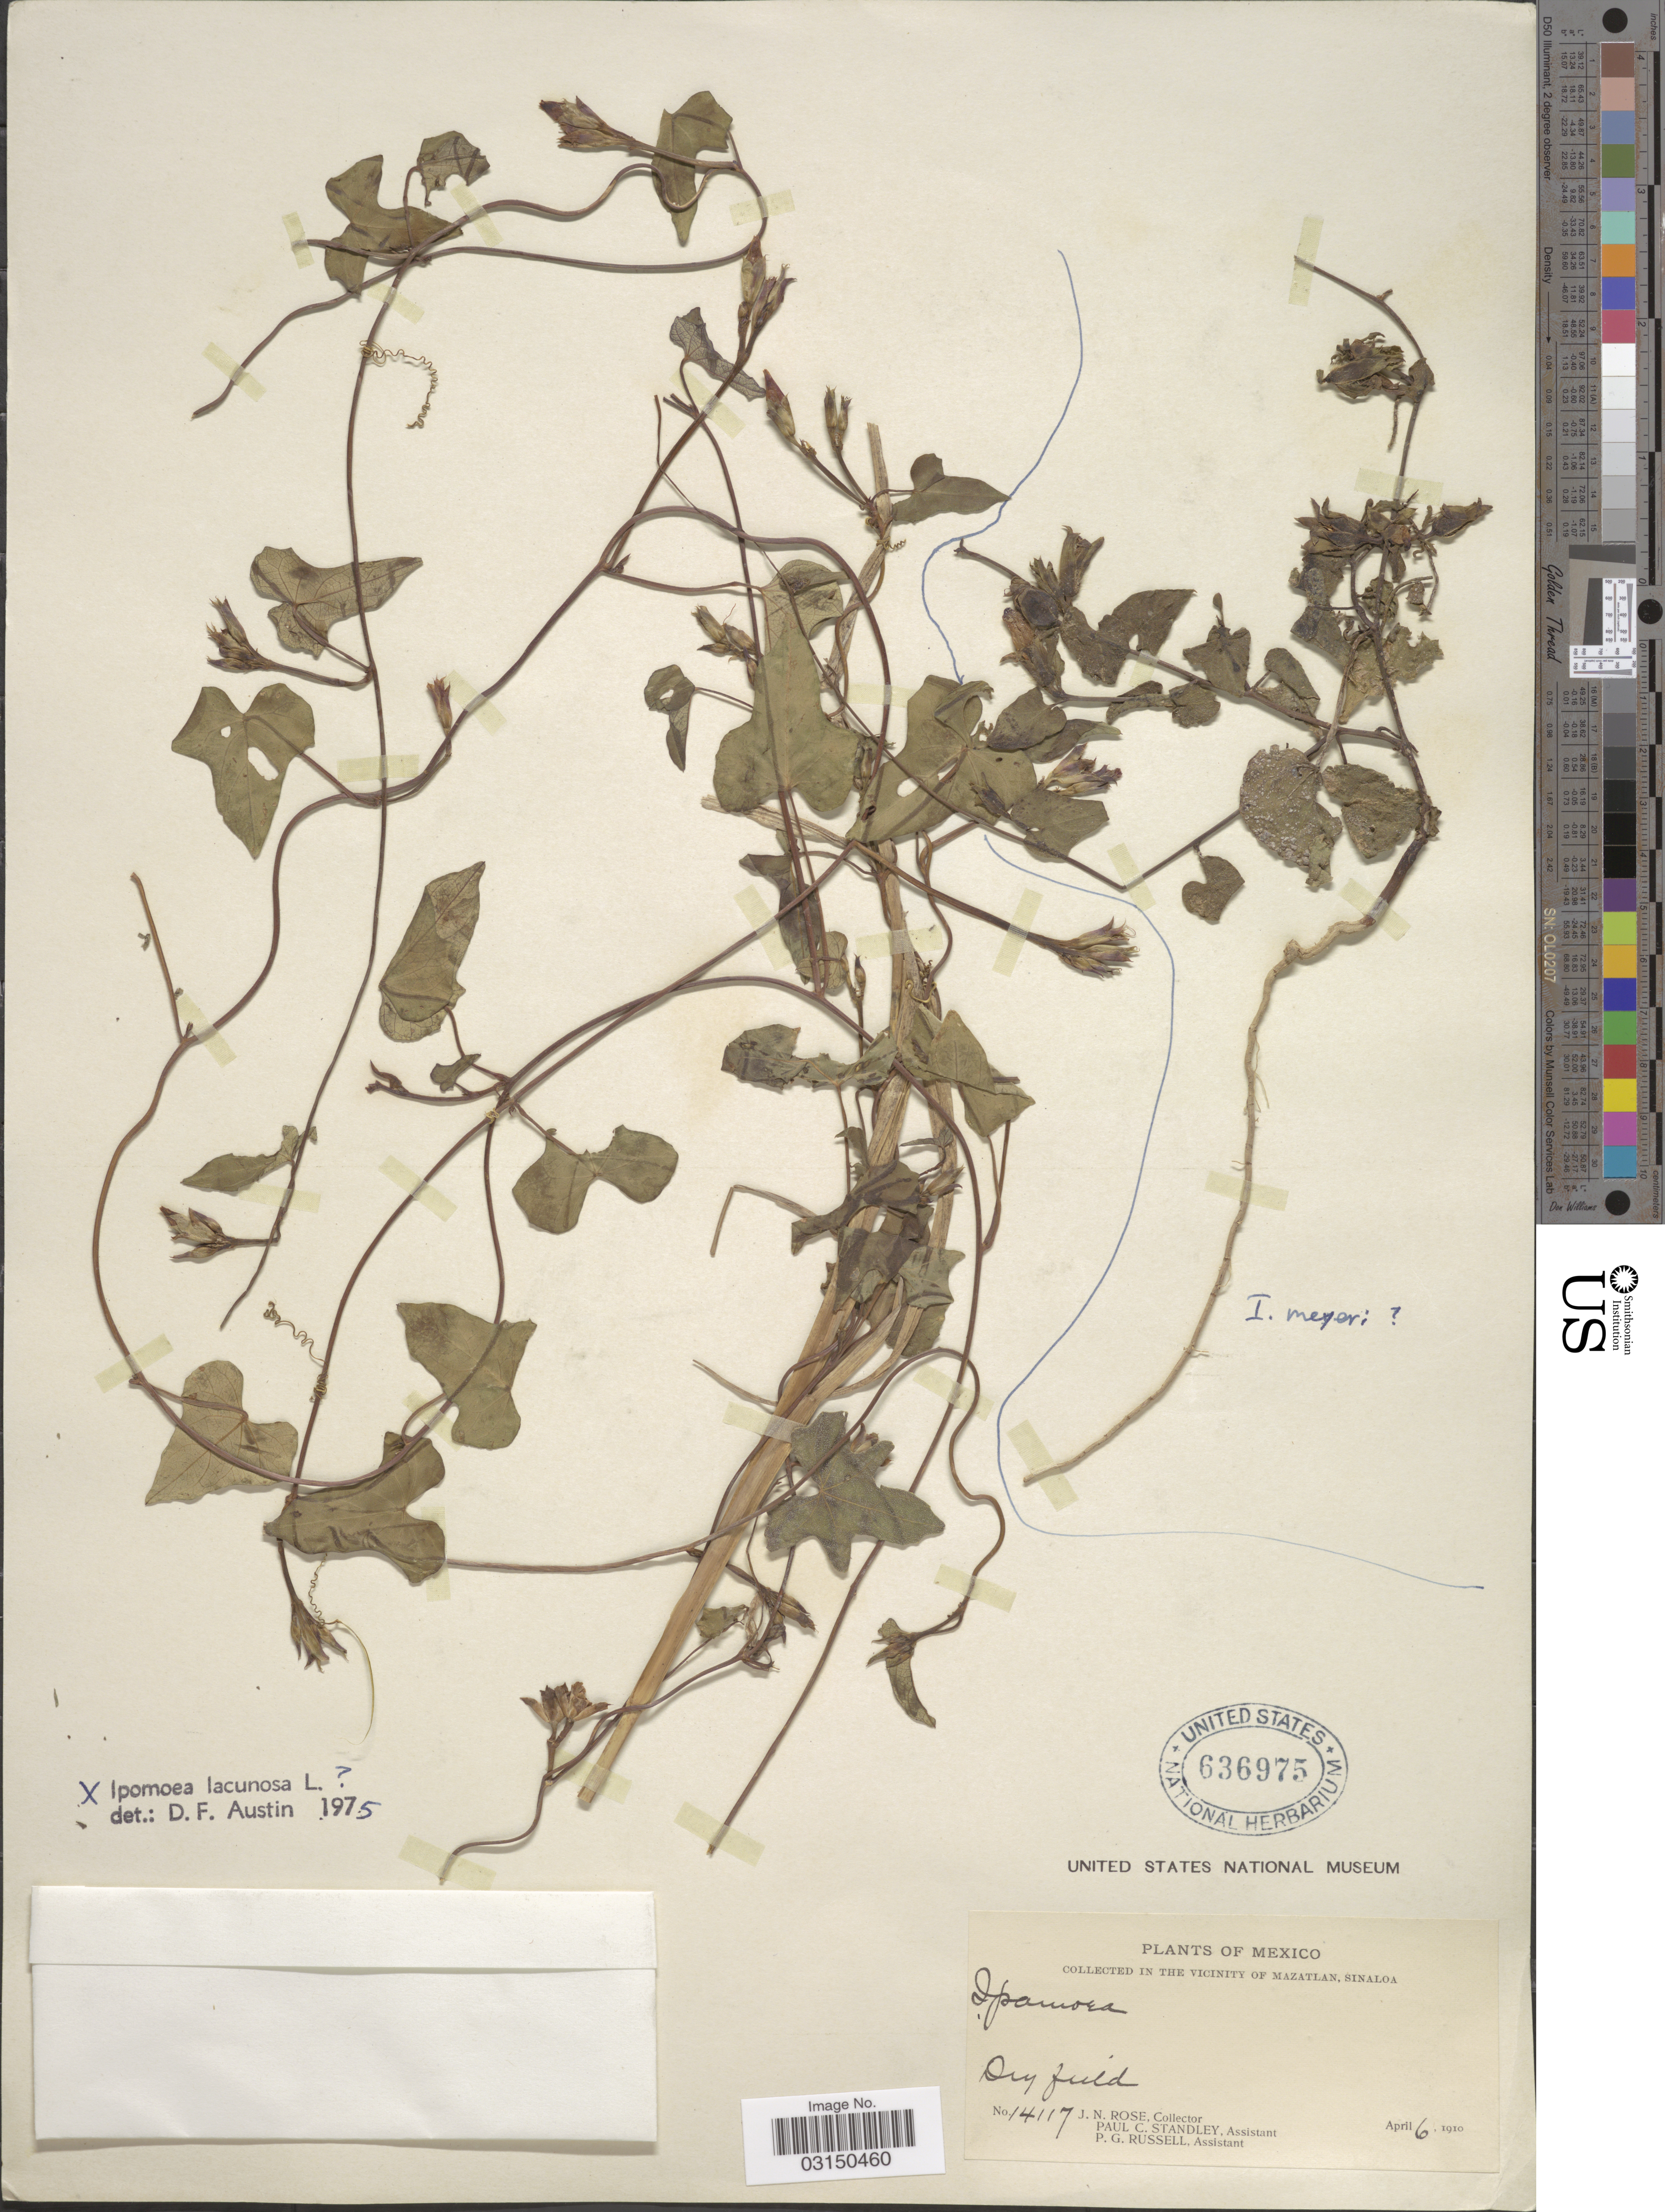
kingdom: Plantae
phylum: Tracheophyta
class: Magnoliopsida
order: Solanales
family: Convolvulaceae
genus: Ipomoea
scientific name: Ipomoea lacunosa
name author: L.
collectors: J. N. Rose, P. C. Standley & P. G. Russell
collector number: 14117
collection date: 1910-04-06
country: Mexico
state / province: Sinaloa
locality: Collected in the Vicinity of Mazatlan, Sinaloa. Dry field.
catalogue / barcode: US 636975